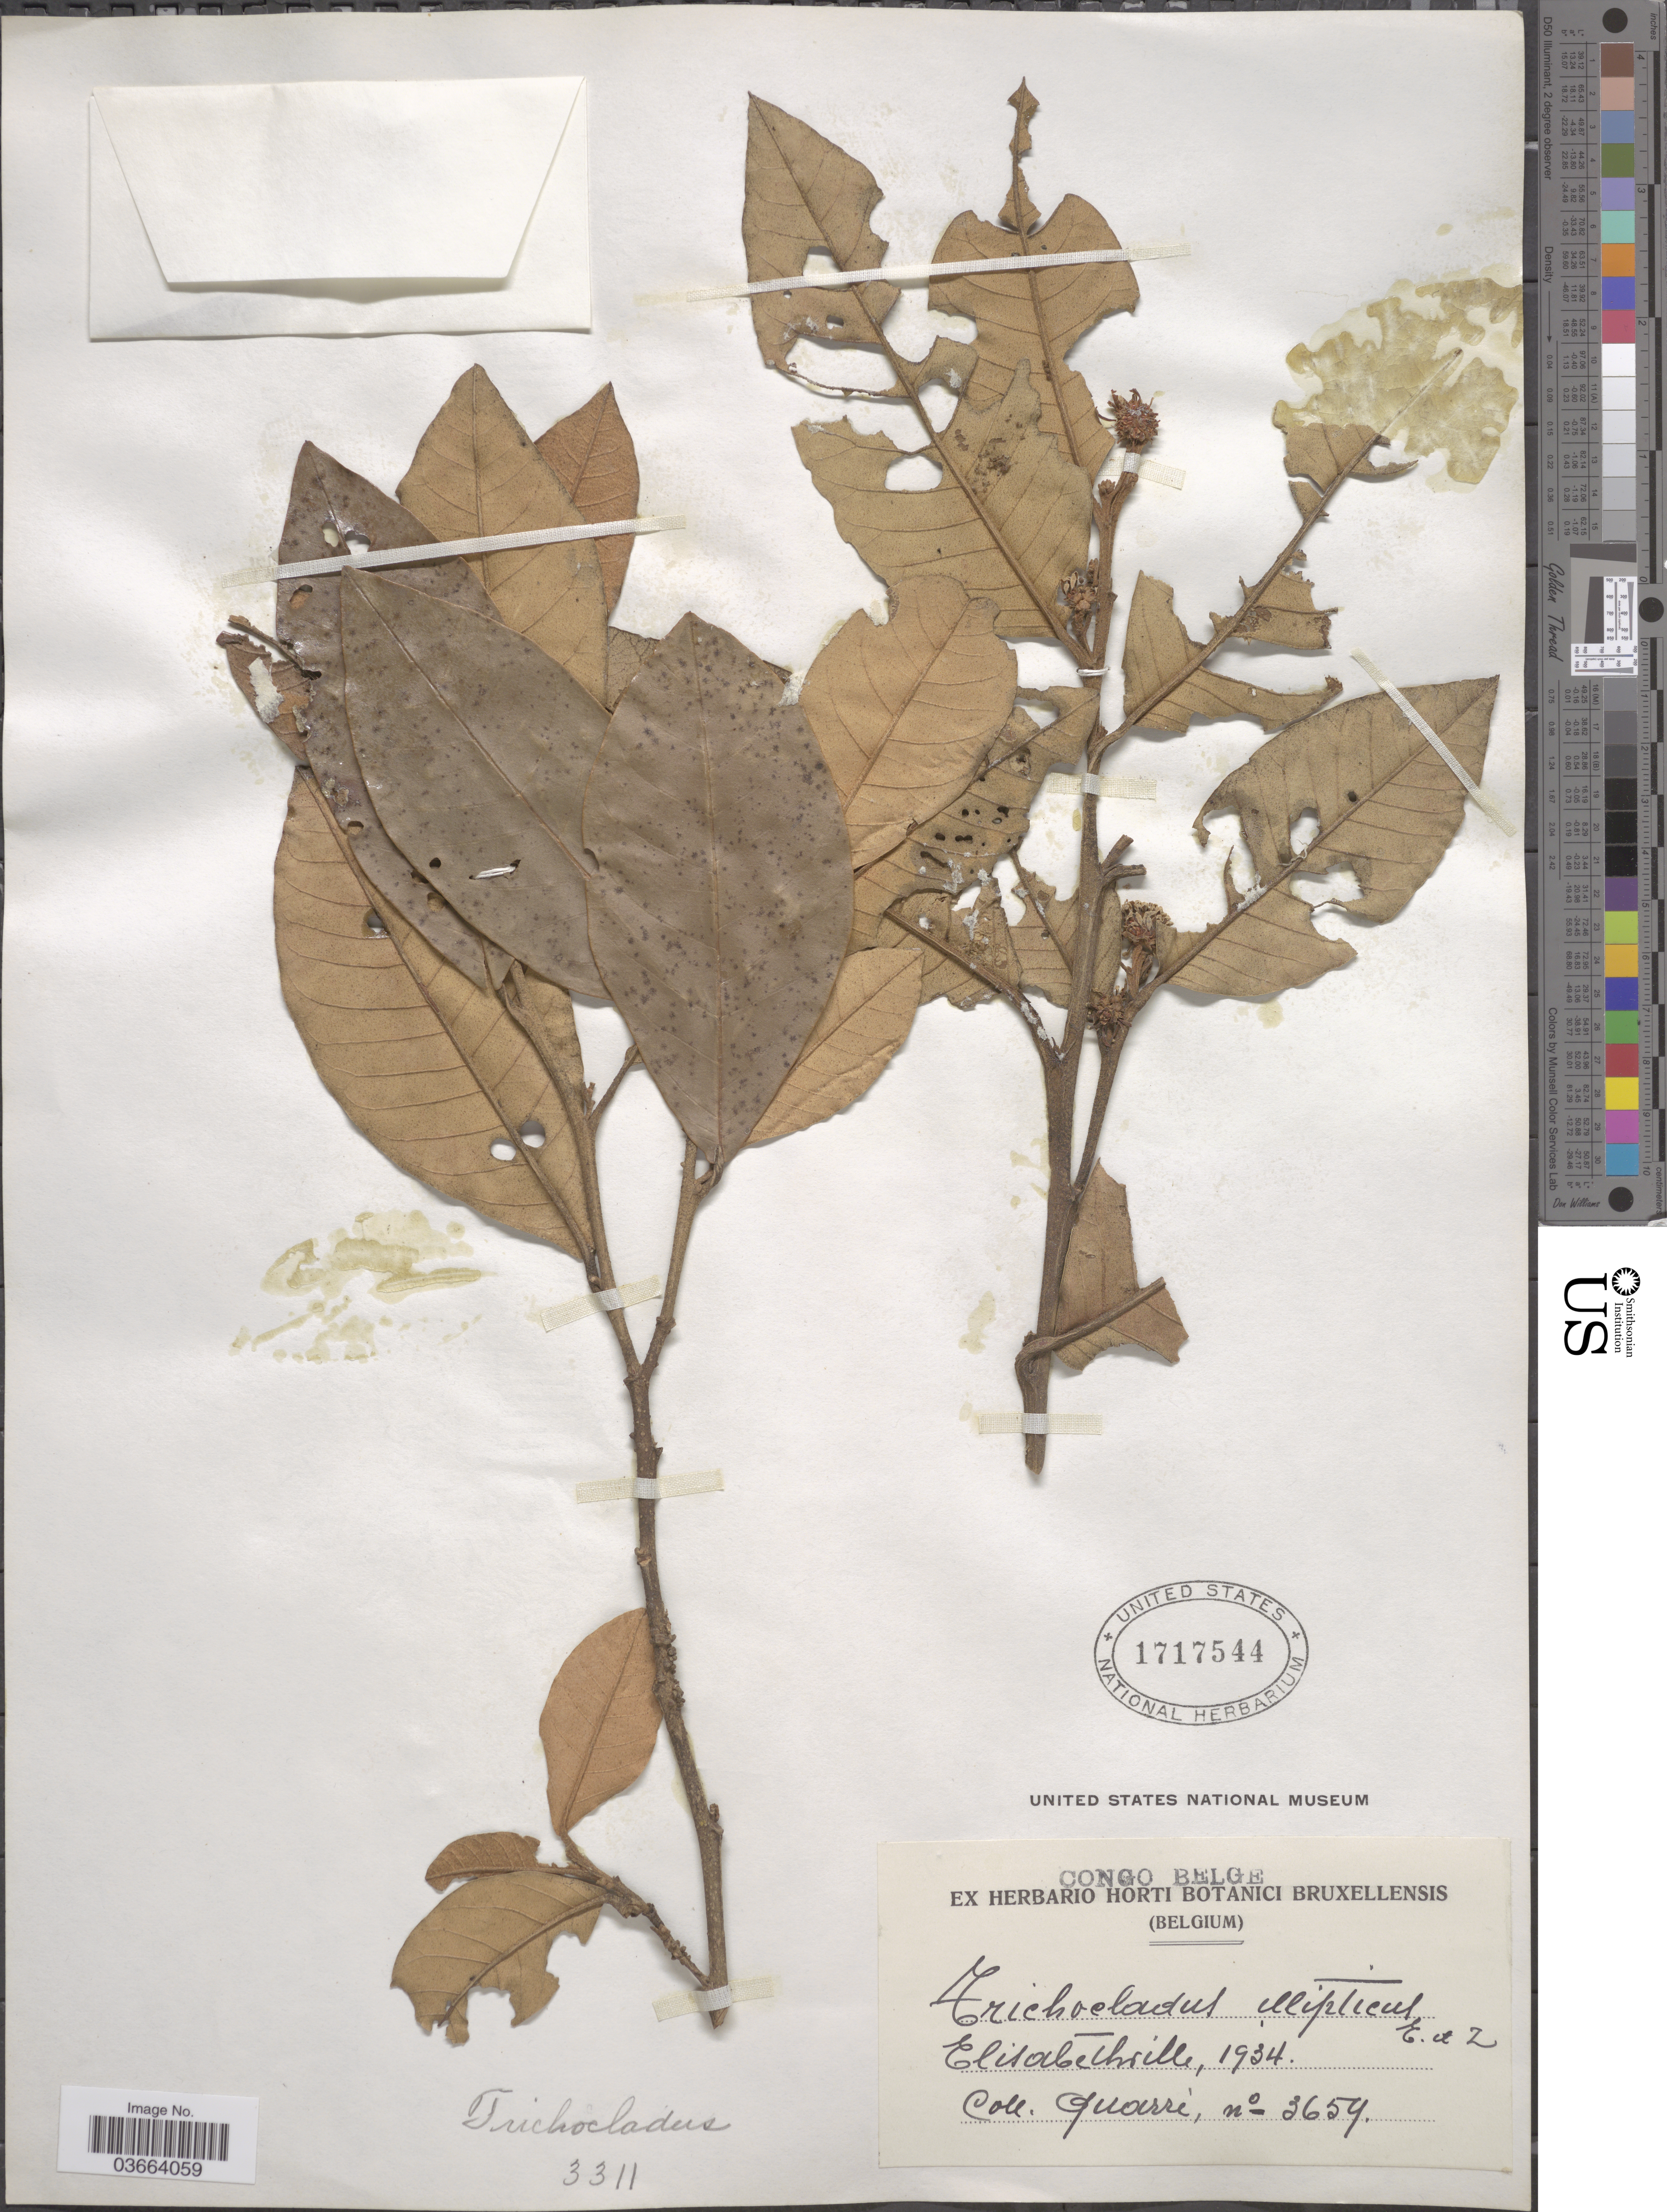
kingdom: Plantae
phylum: Tracheophyta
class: Magnoliopsida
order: Saxifragales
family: Hamamelidaceae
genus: Trichocladus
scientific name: Trichocladus ellipticus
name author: Eckl. & Zeyh. ex Sond.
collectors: -. Quarre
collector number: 3659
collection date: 1934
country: Congo, Democratic Republic of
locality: Elisabethville. Congo Belge.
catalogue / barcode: US 1717544